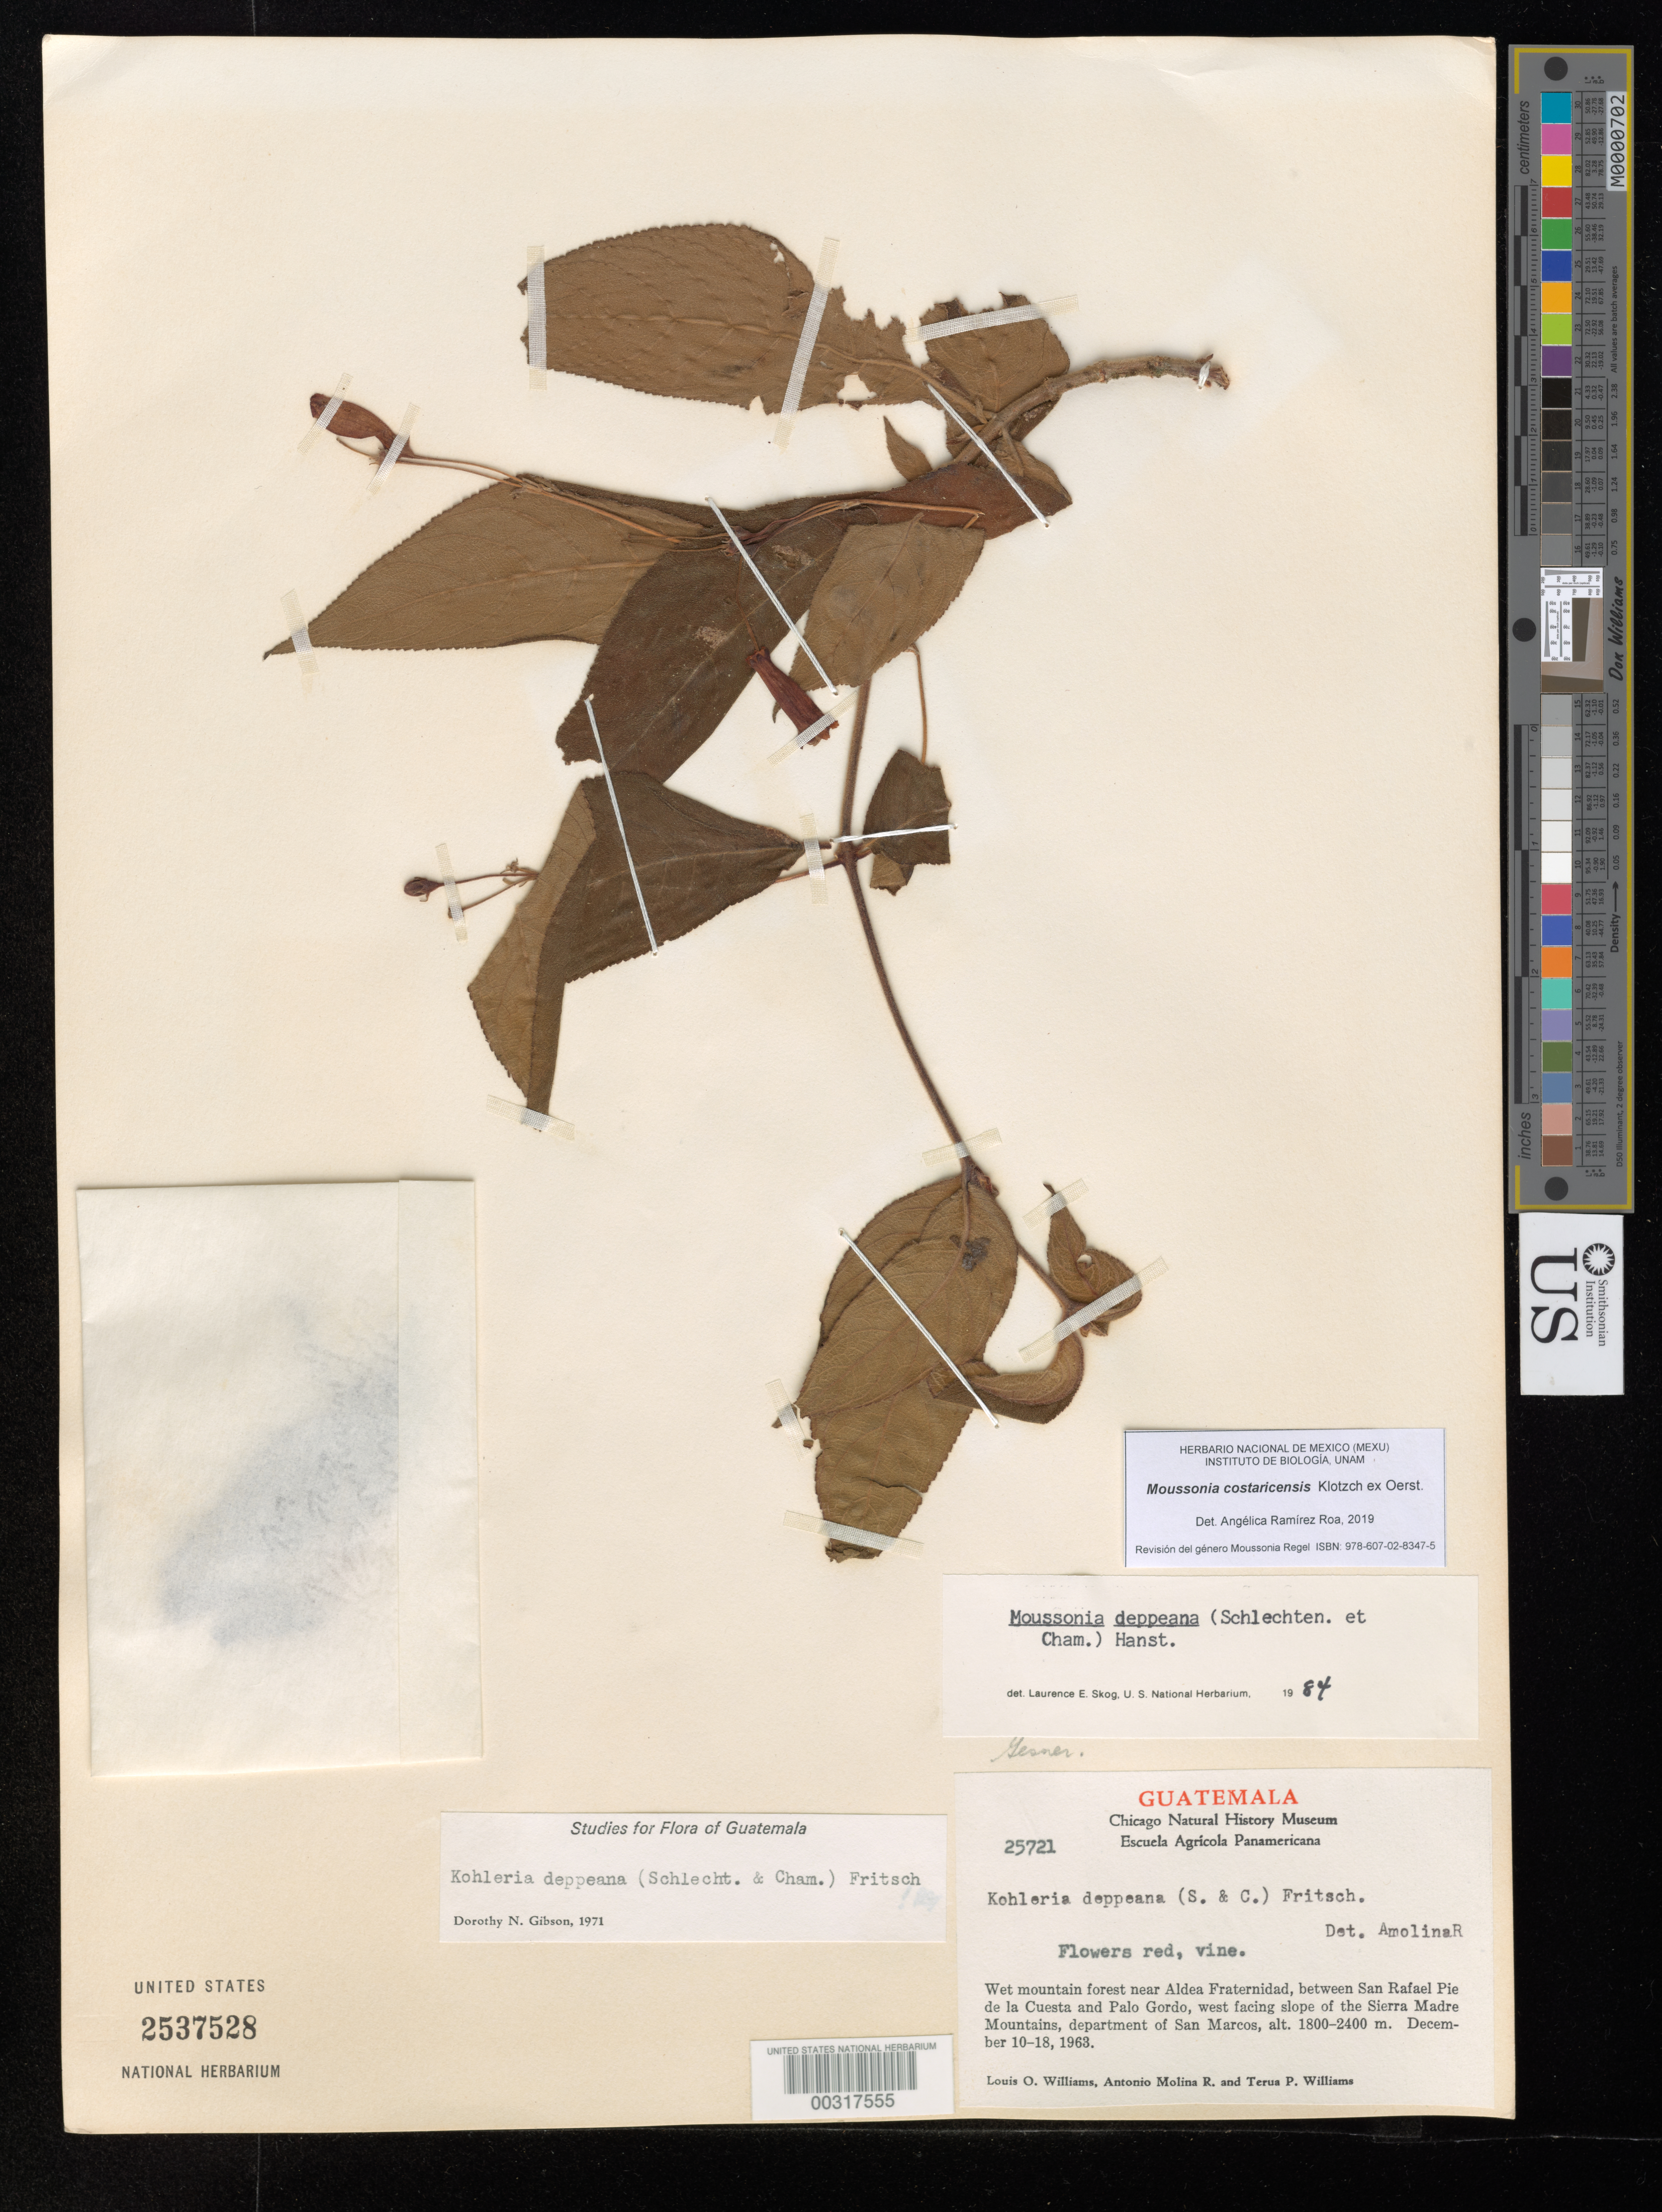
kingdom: Plantae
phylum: Tracheophyta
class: Magnoliopsida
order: Lamiales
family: Gesneriaceae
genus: Moussonia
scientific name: Moussonia costaricensis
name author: Klotzsch ex Oerst.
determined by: Ramírez-Roa, A.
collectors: L. O. Williams, A. Molina R. & T. P. Williams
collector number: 25721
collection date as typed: Dec 1963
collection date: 1963-12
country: Guatemala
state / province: San Marcos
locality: Near Aldea Fraternidad, between San Rafael Pie de La Cuesta and Palo Gordo, west facing slope of the Sierra Madre Mountains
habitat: Wet mountain forest.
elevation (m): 1800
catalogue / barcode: US 2537528